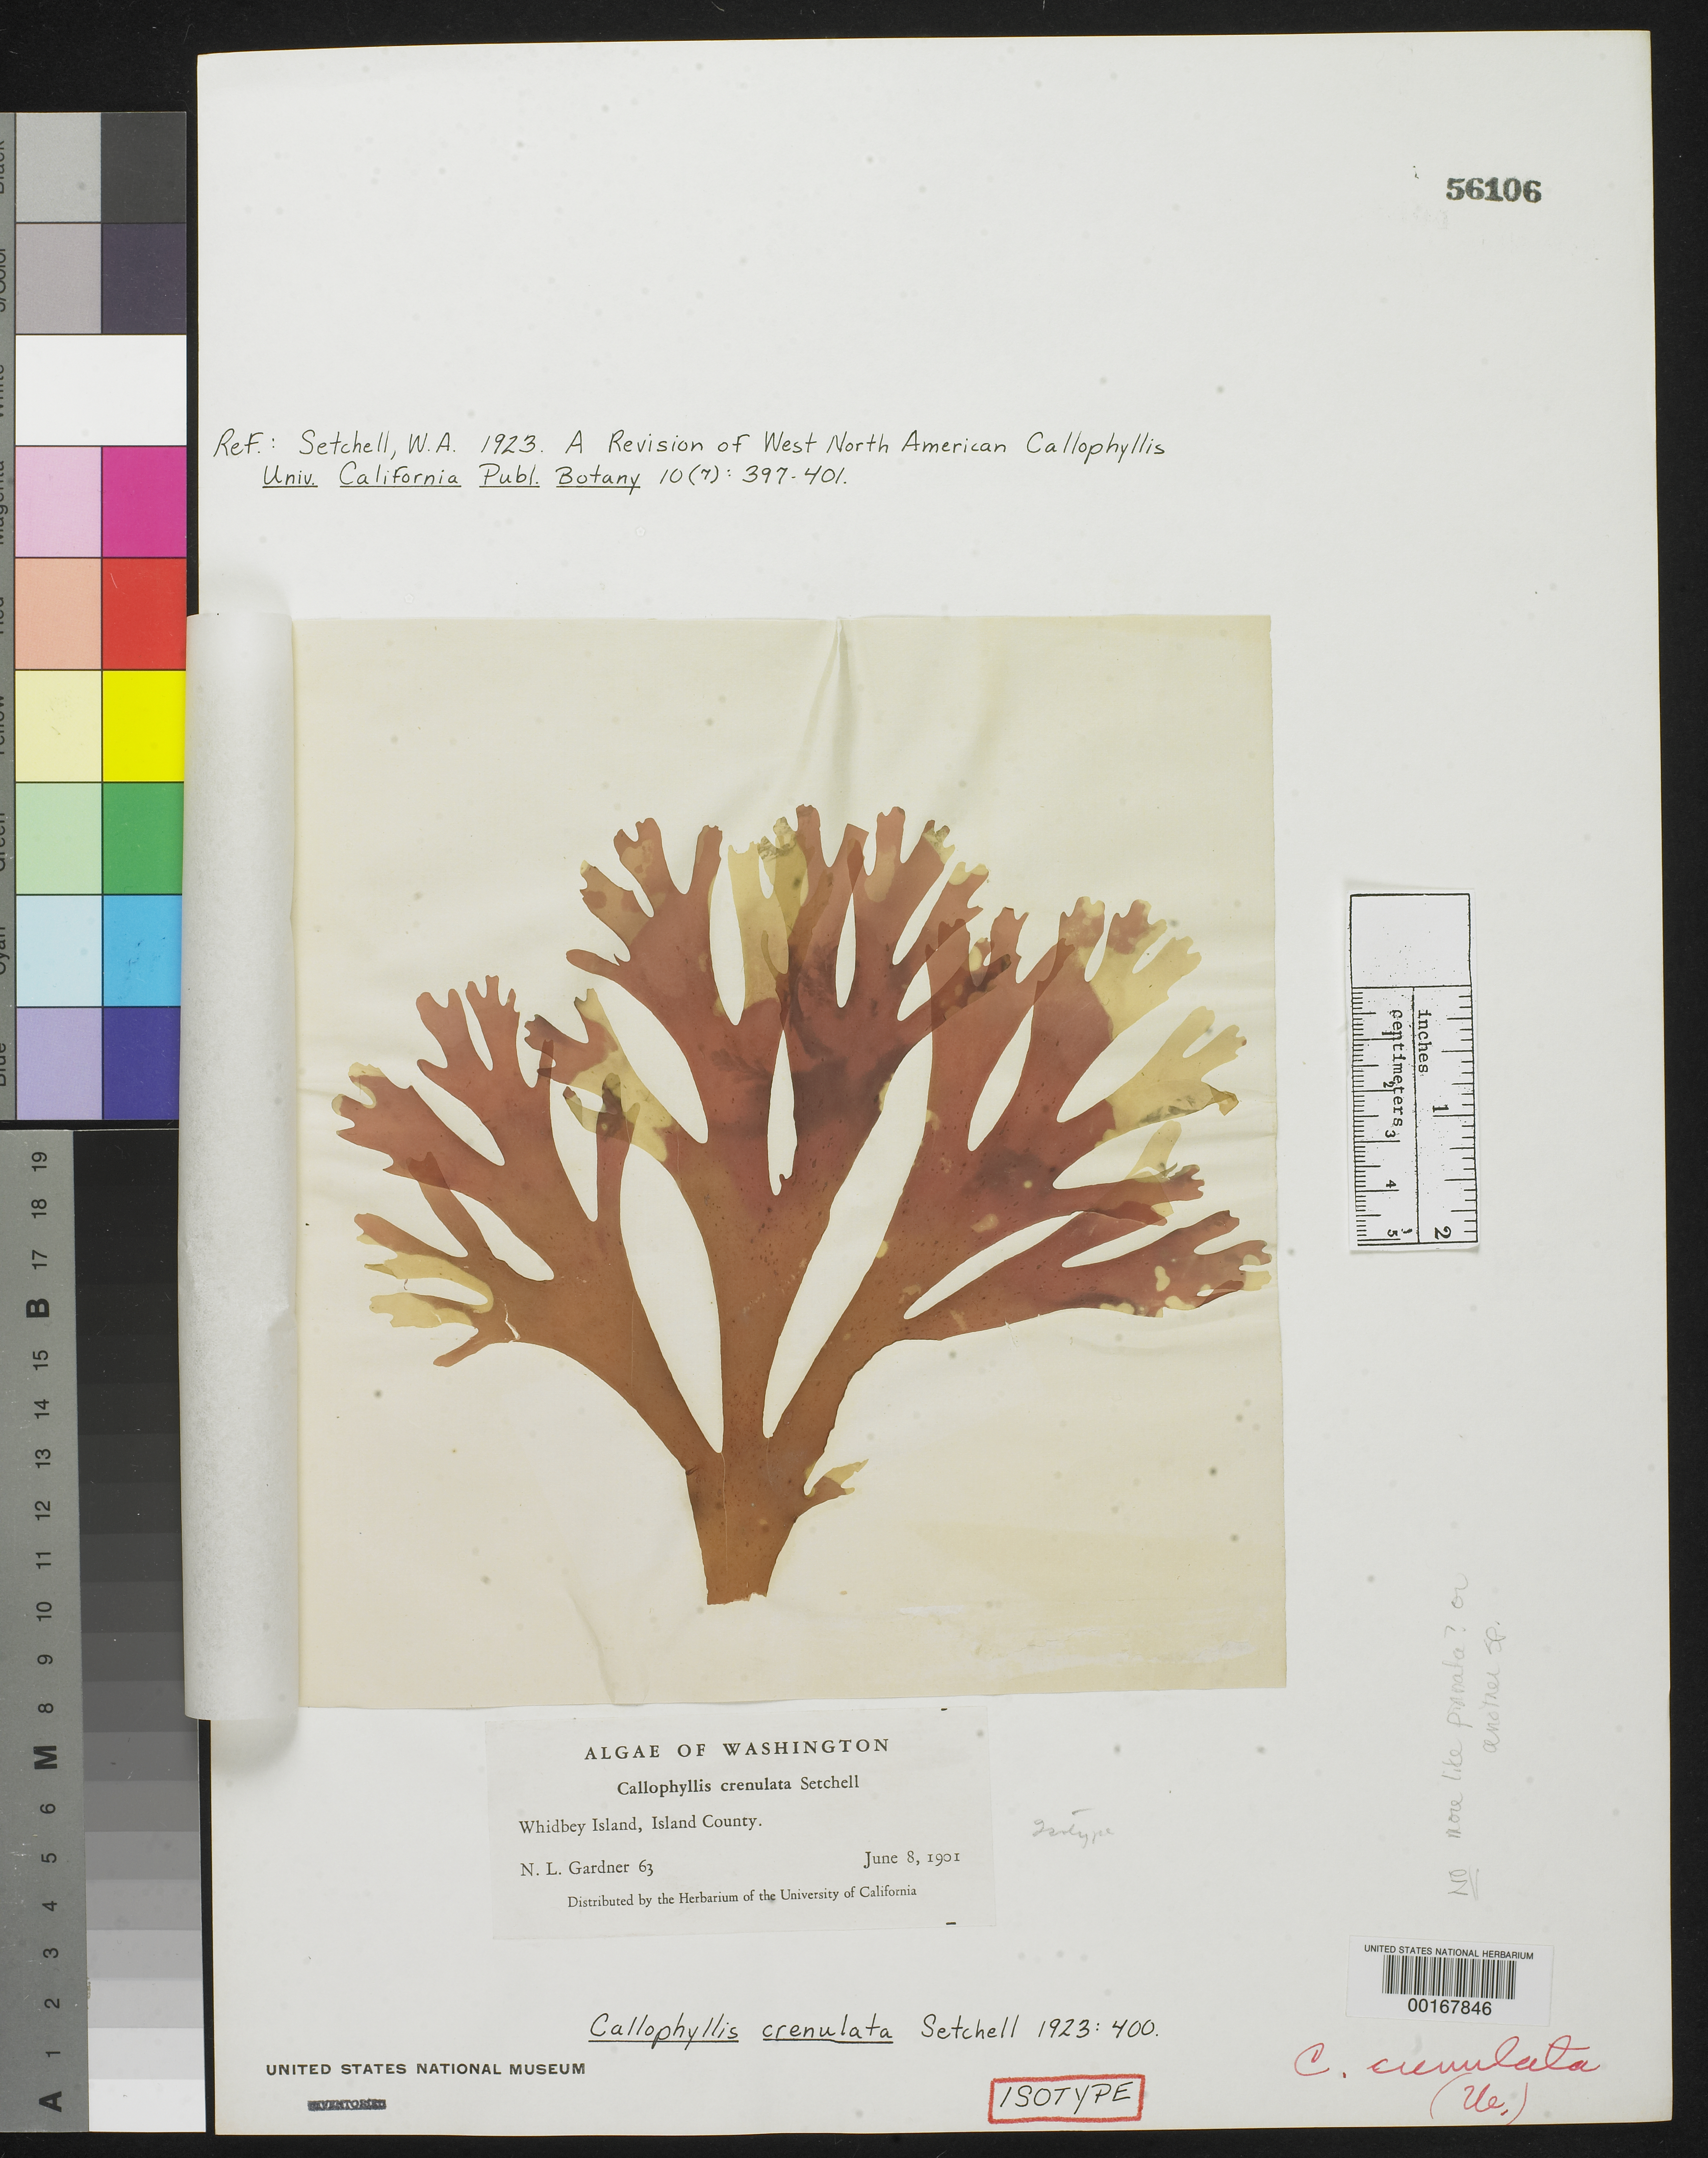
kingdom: Plantae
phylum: Rhodophyta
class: Florideophyceae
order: Gigartinales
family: Kallymeniaceae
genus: Callophyllis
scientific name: Callophyllis crenulata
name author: Setch.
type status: Isotype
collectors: N. Gardner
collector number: NLG 63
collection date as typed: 08 Jun 1901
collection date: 1901-06-08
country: United States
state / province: Washington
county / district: Island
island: Whidbey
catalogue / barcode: US 56106